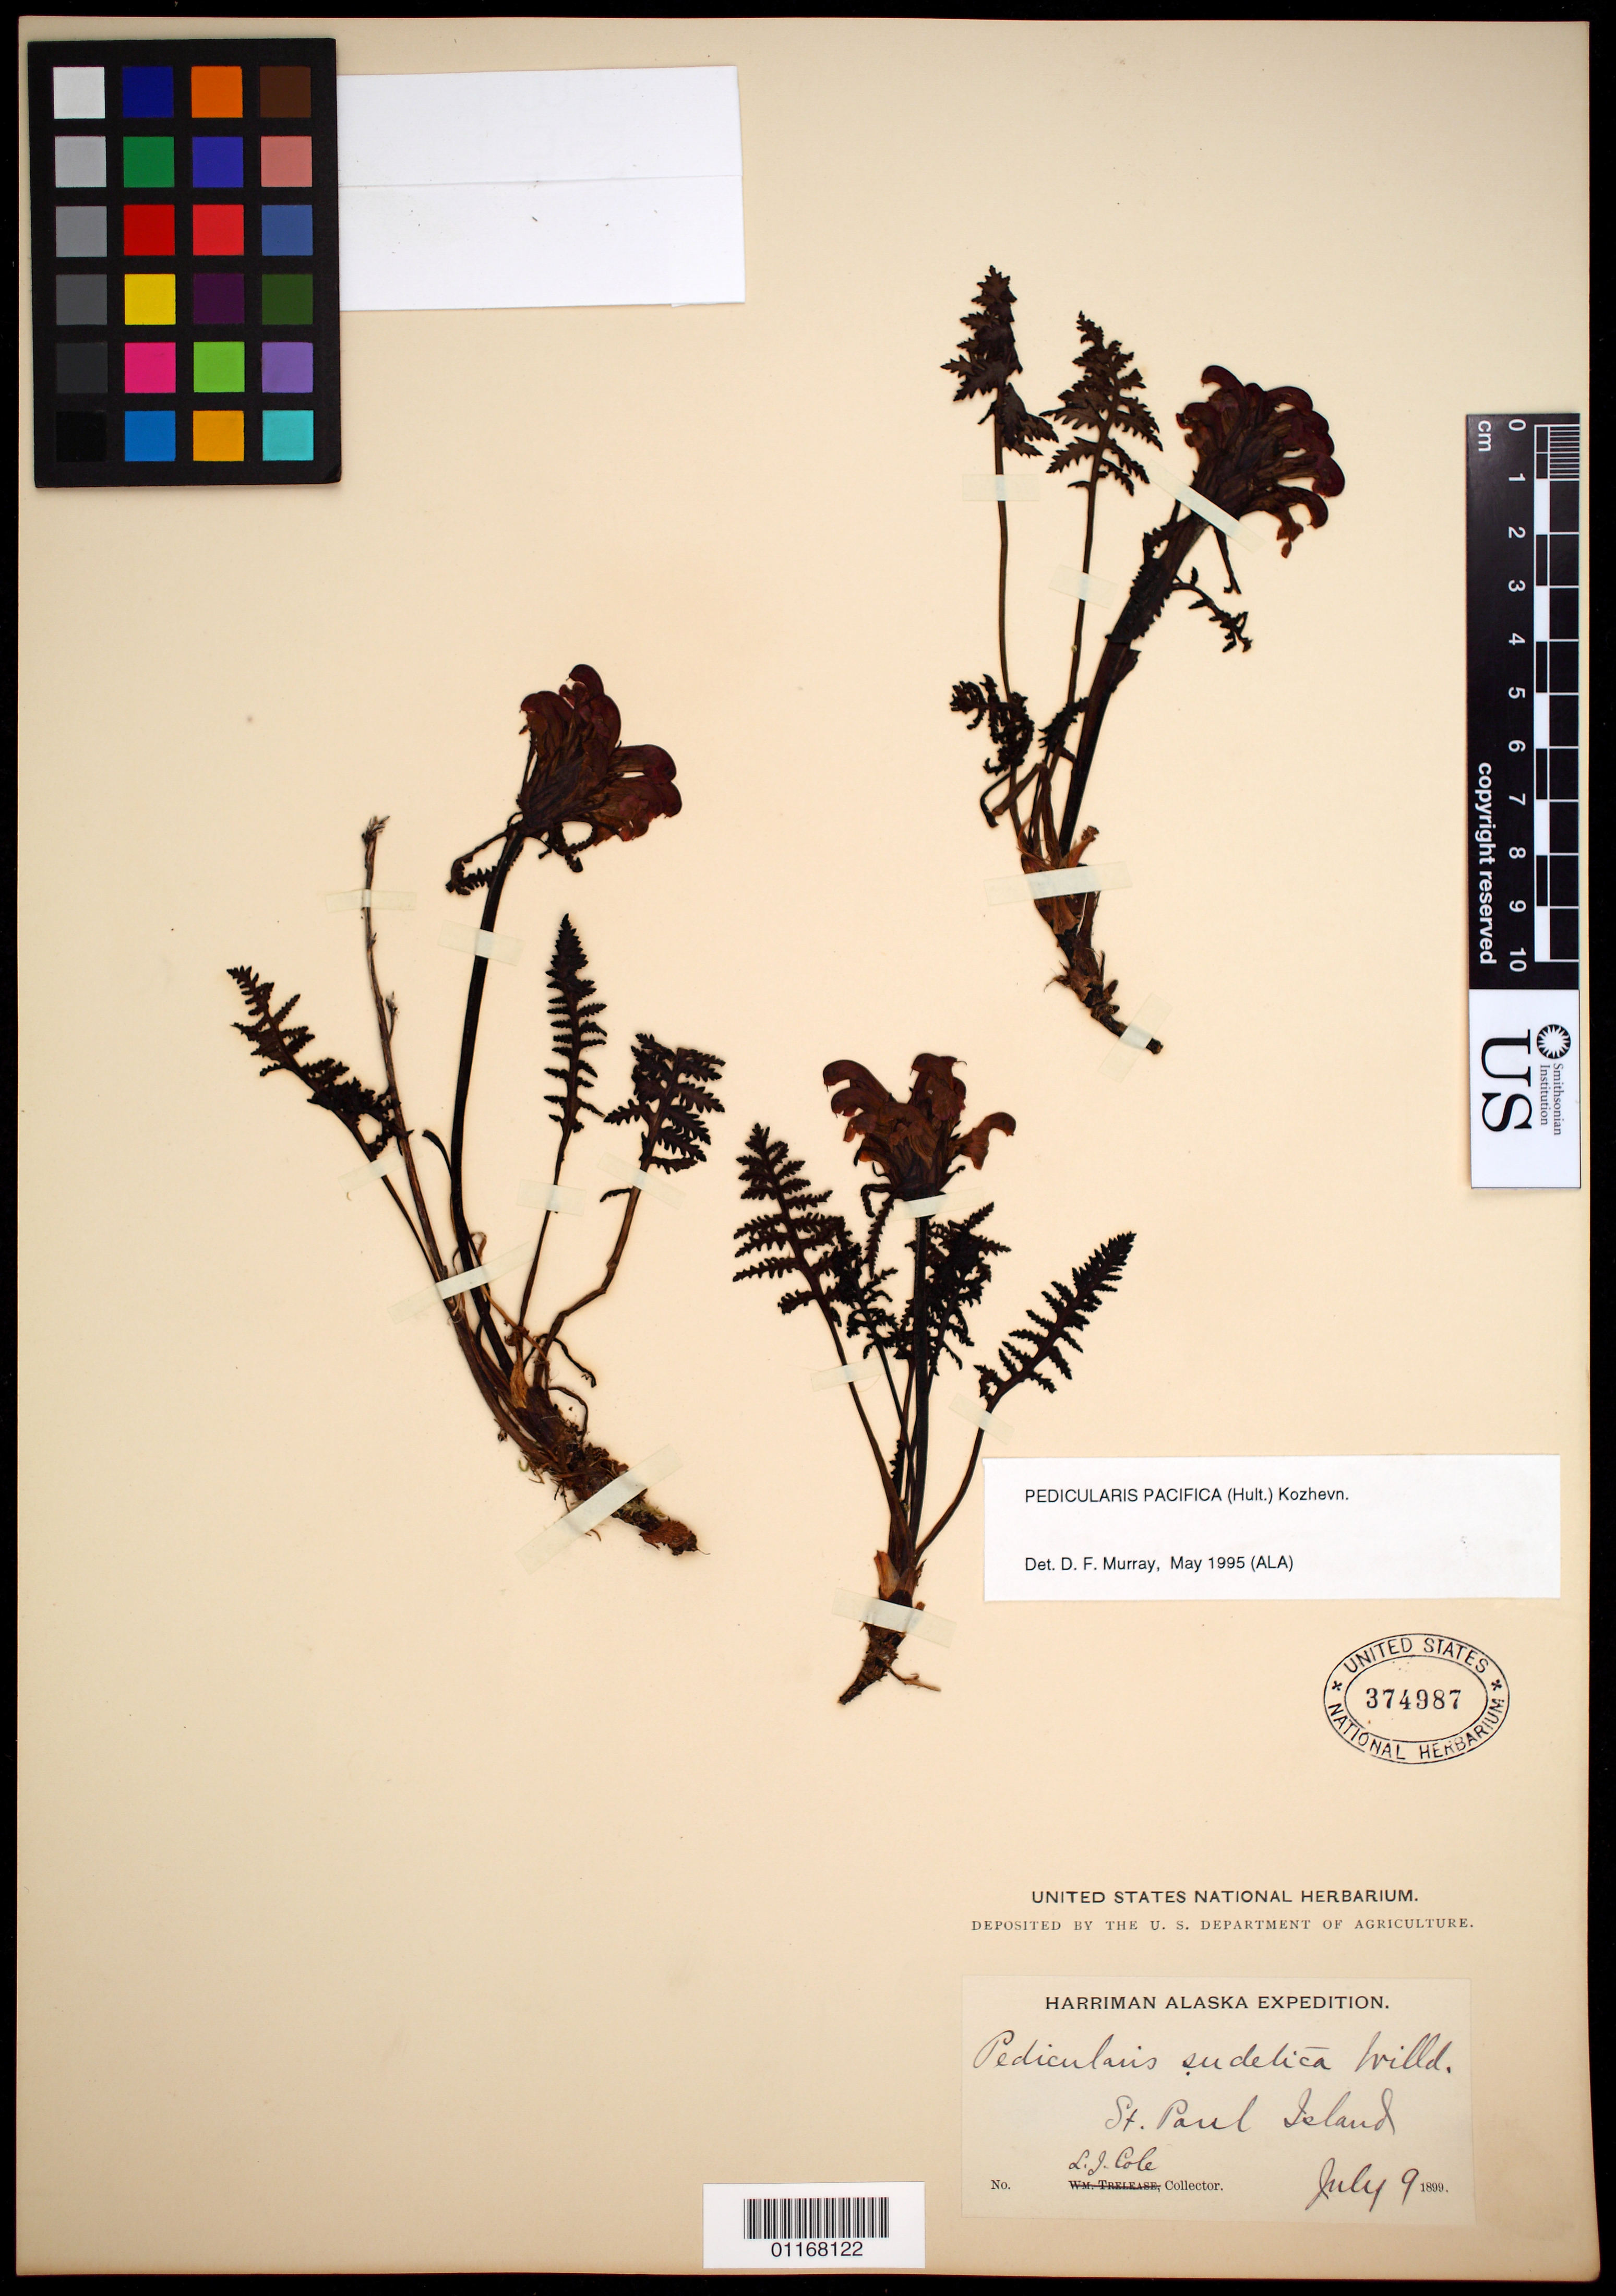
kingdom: Plantae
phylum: Tracheophyta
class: Magnoliopsida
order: Lamiales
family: Orobanchaceae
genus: Pedicularis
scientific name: Pedicularis pacifica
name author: (Hultén) Kozhevn.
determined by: Murray, D. F.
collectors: L. Cole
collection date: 1899-07-09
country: United States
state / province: Alaska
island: St. Paul Island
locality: St. Paul Island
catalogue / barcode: US 374987